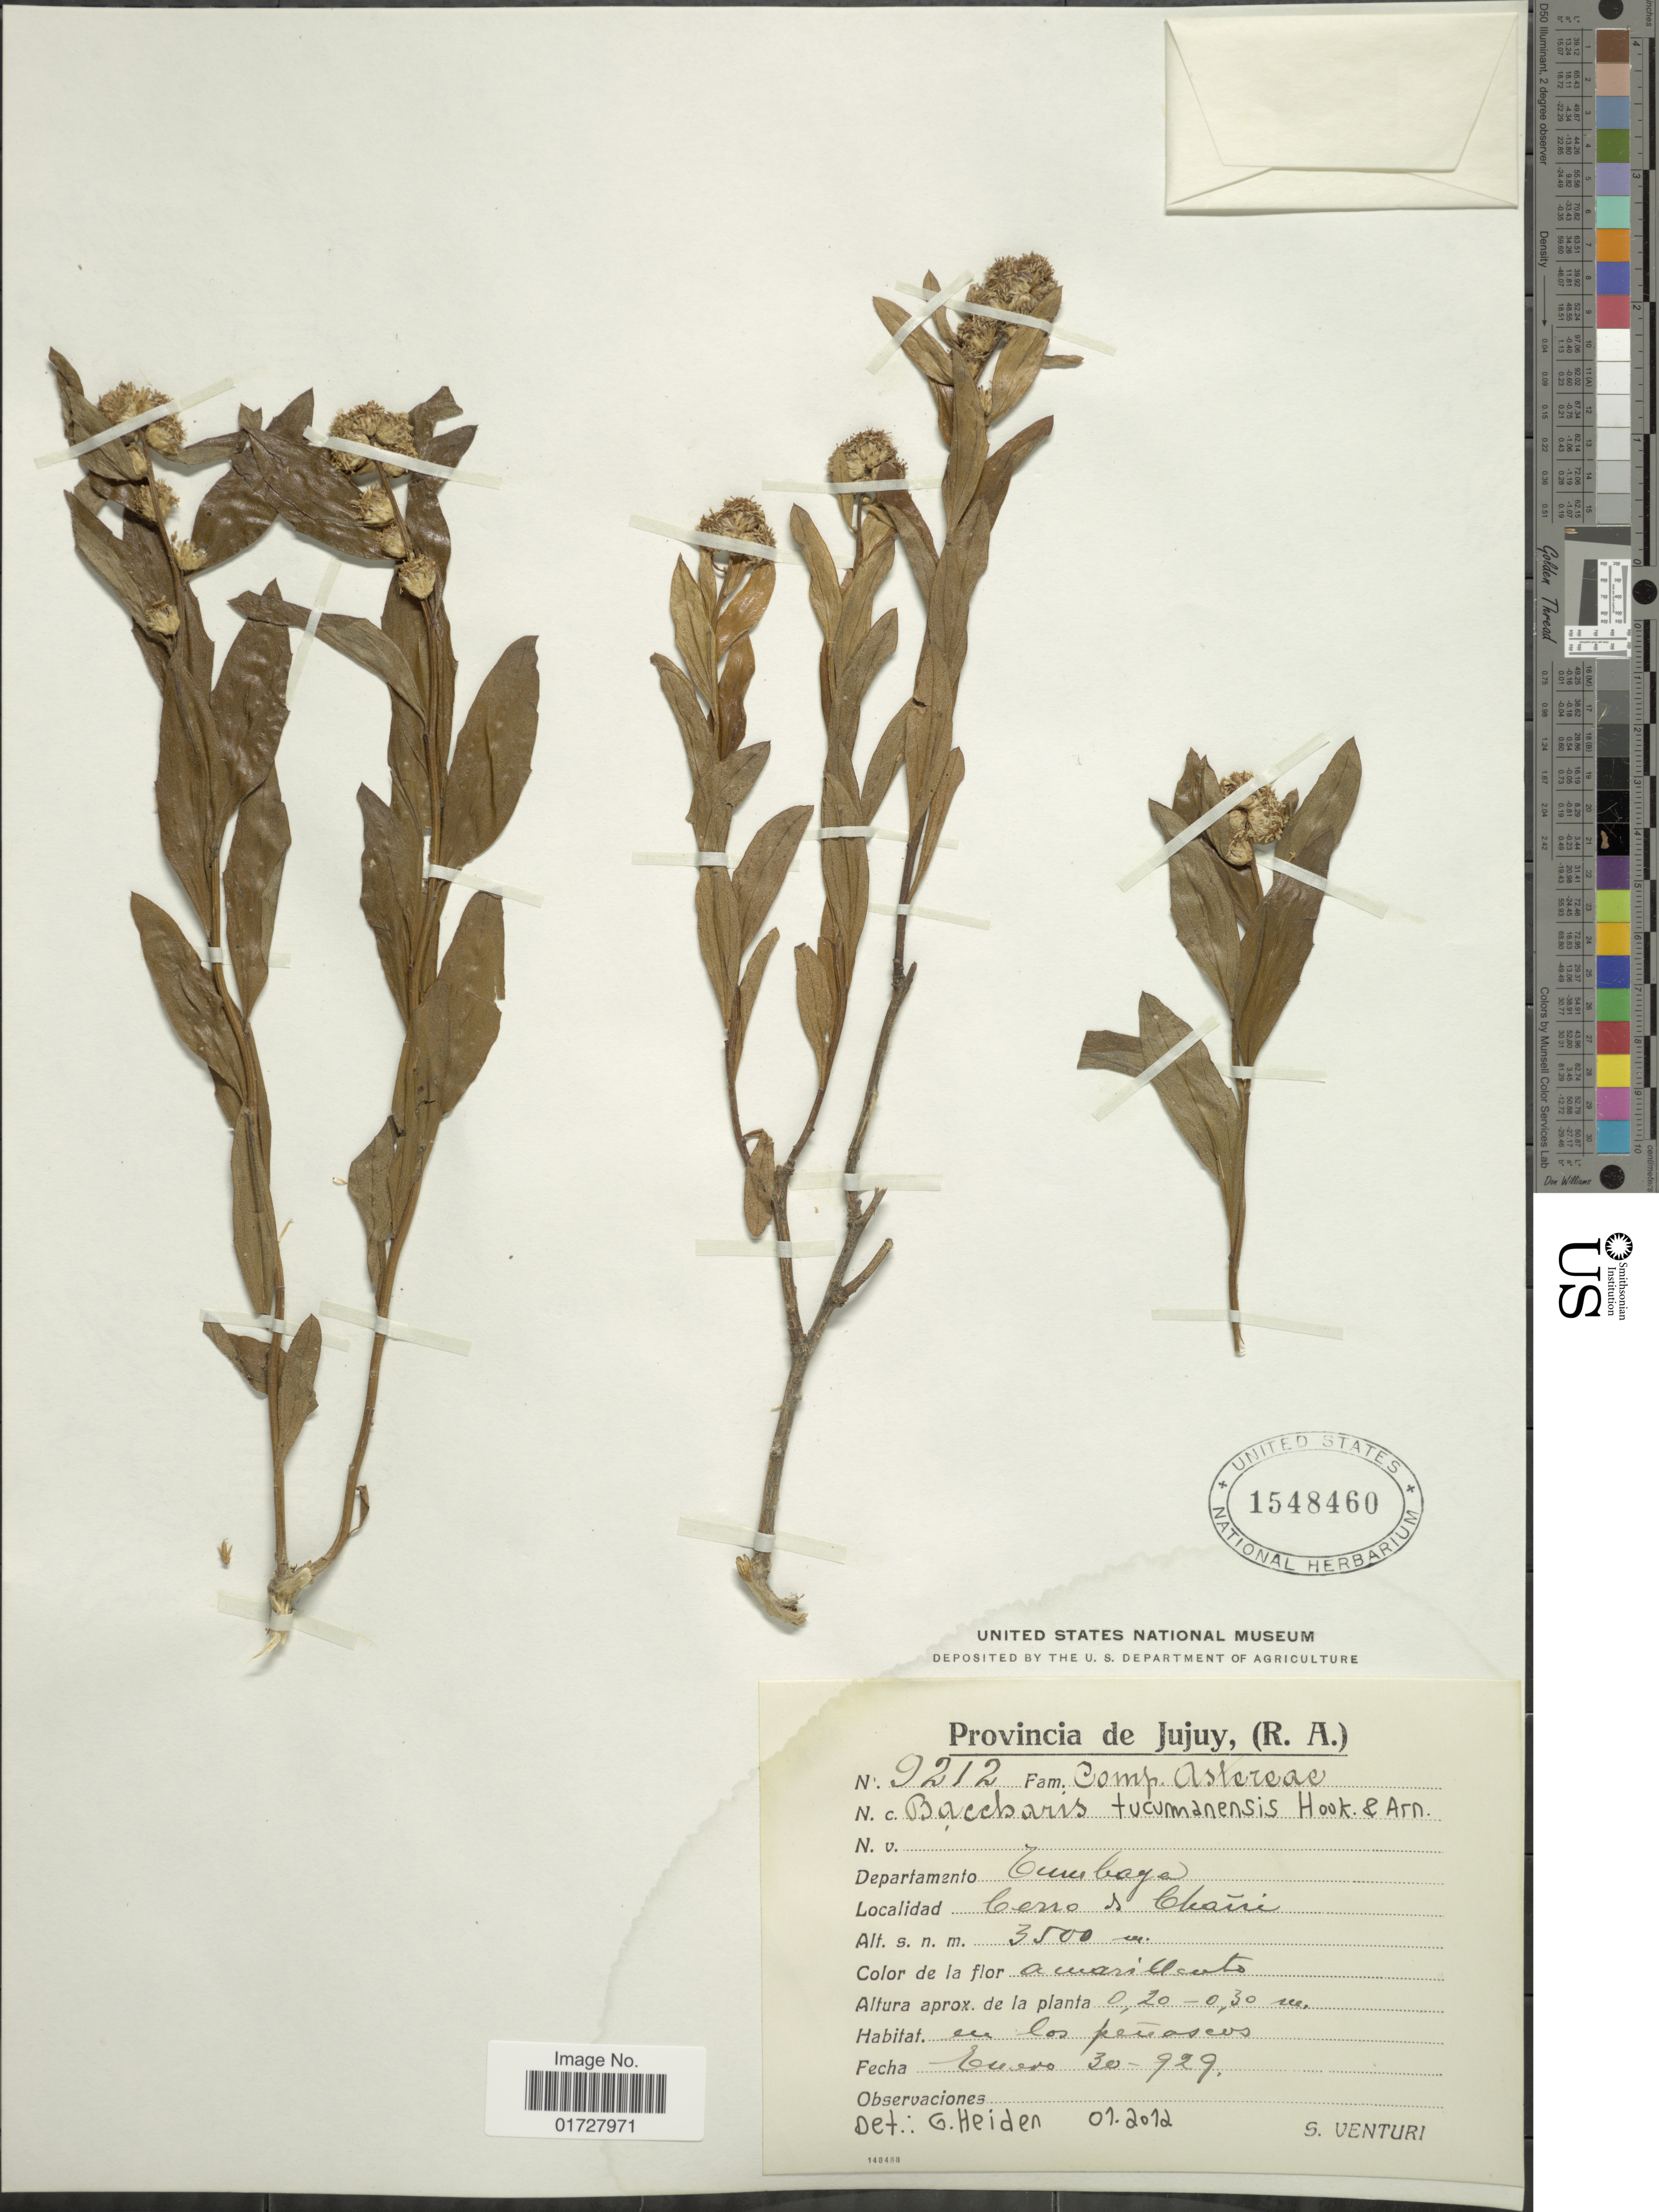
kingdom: Plantae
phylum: Tracheophyta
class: Magnoliopsida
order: Asterales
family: Asteraceae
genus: Baccharis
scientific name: Baccharis tucumanensis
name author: Hook. & Arn.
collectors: S. Venturi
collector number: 9212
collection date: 1929-01-30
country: Argentina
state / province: Jujuy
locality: Departamento Tumbaya, Cerro de Chani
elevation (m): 3500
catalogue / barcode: US 1548460